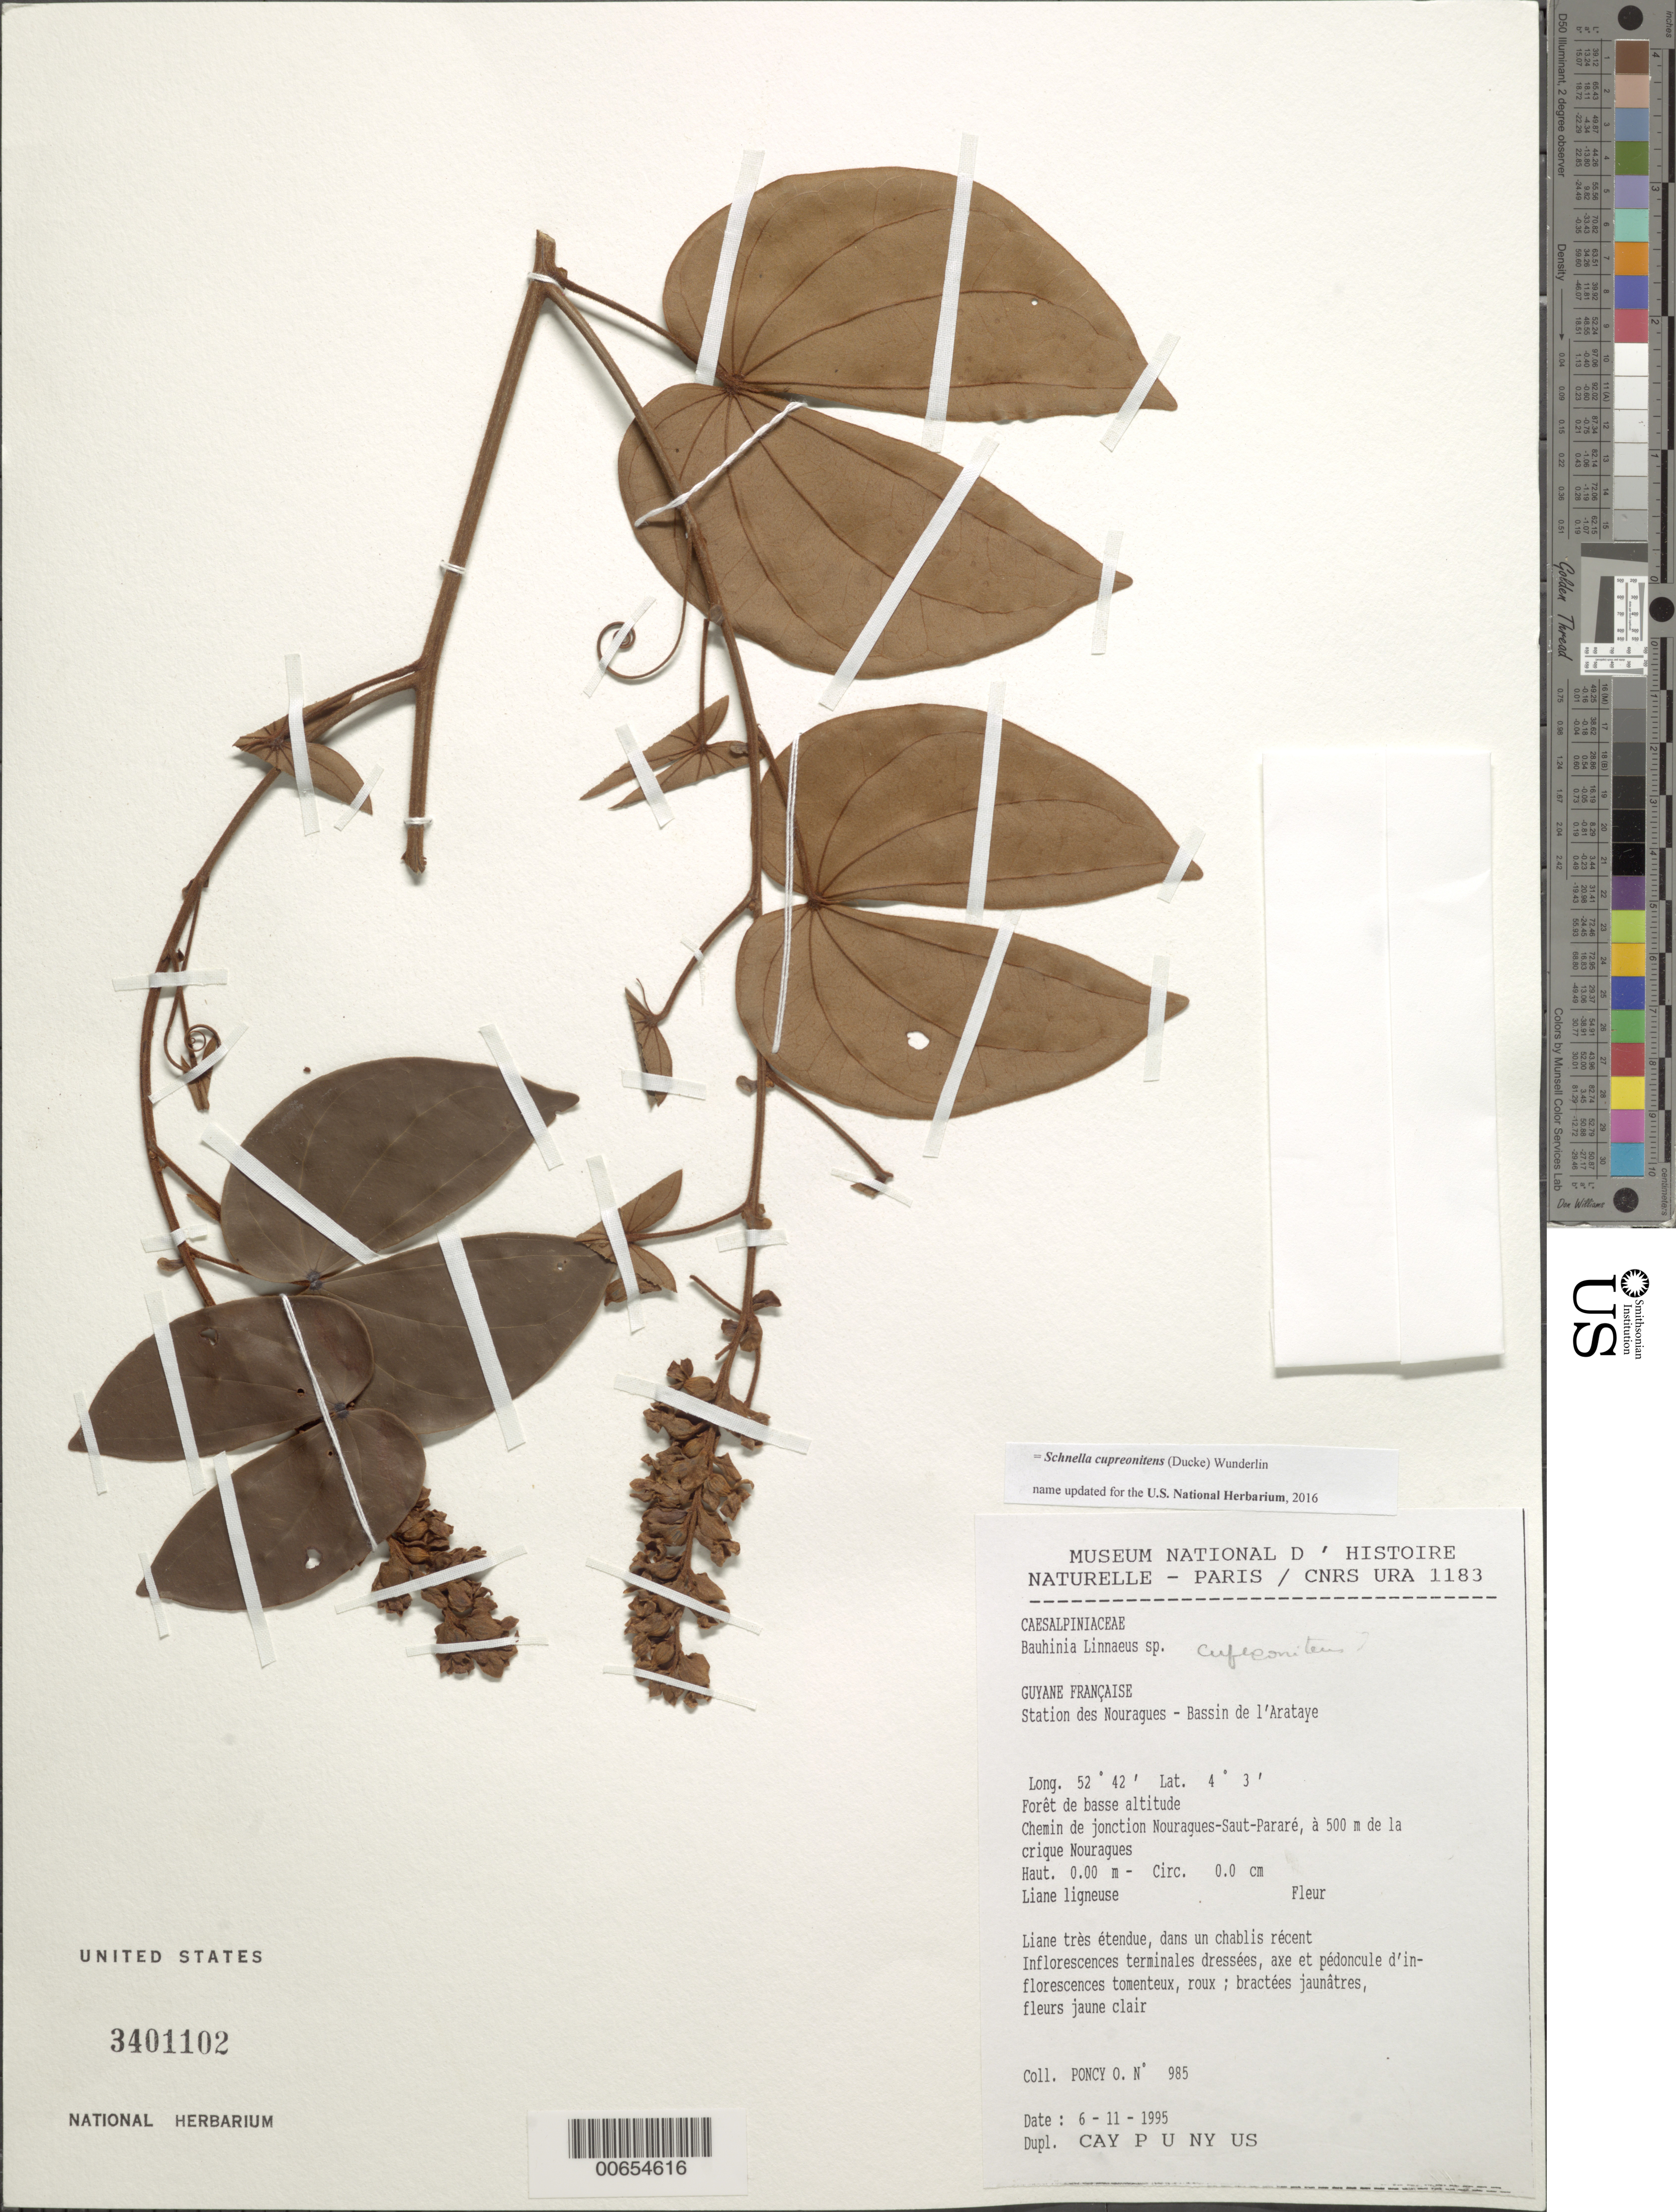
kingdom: Plantae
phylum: Tracheophyta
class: Magnoliopsida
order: Fabales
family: Fabaceae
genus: Schnella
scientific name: Schnella cupreonitens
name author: (Ducke) Wunderlin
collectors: O. Poncy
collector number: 985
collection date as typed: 6-Nov-95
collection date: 1995-11-06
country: French Guiana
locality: Station des Nouragues, Bassin de l'Approuague, Arataye. Chemin de jonction Nouragues-Saut-Pararé, a 500m de la crique Nouragues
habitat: Foret de basse altitude. Dans un chablis recent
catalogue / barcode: US 3401102